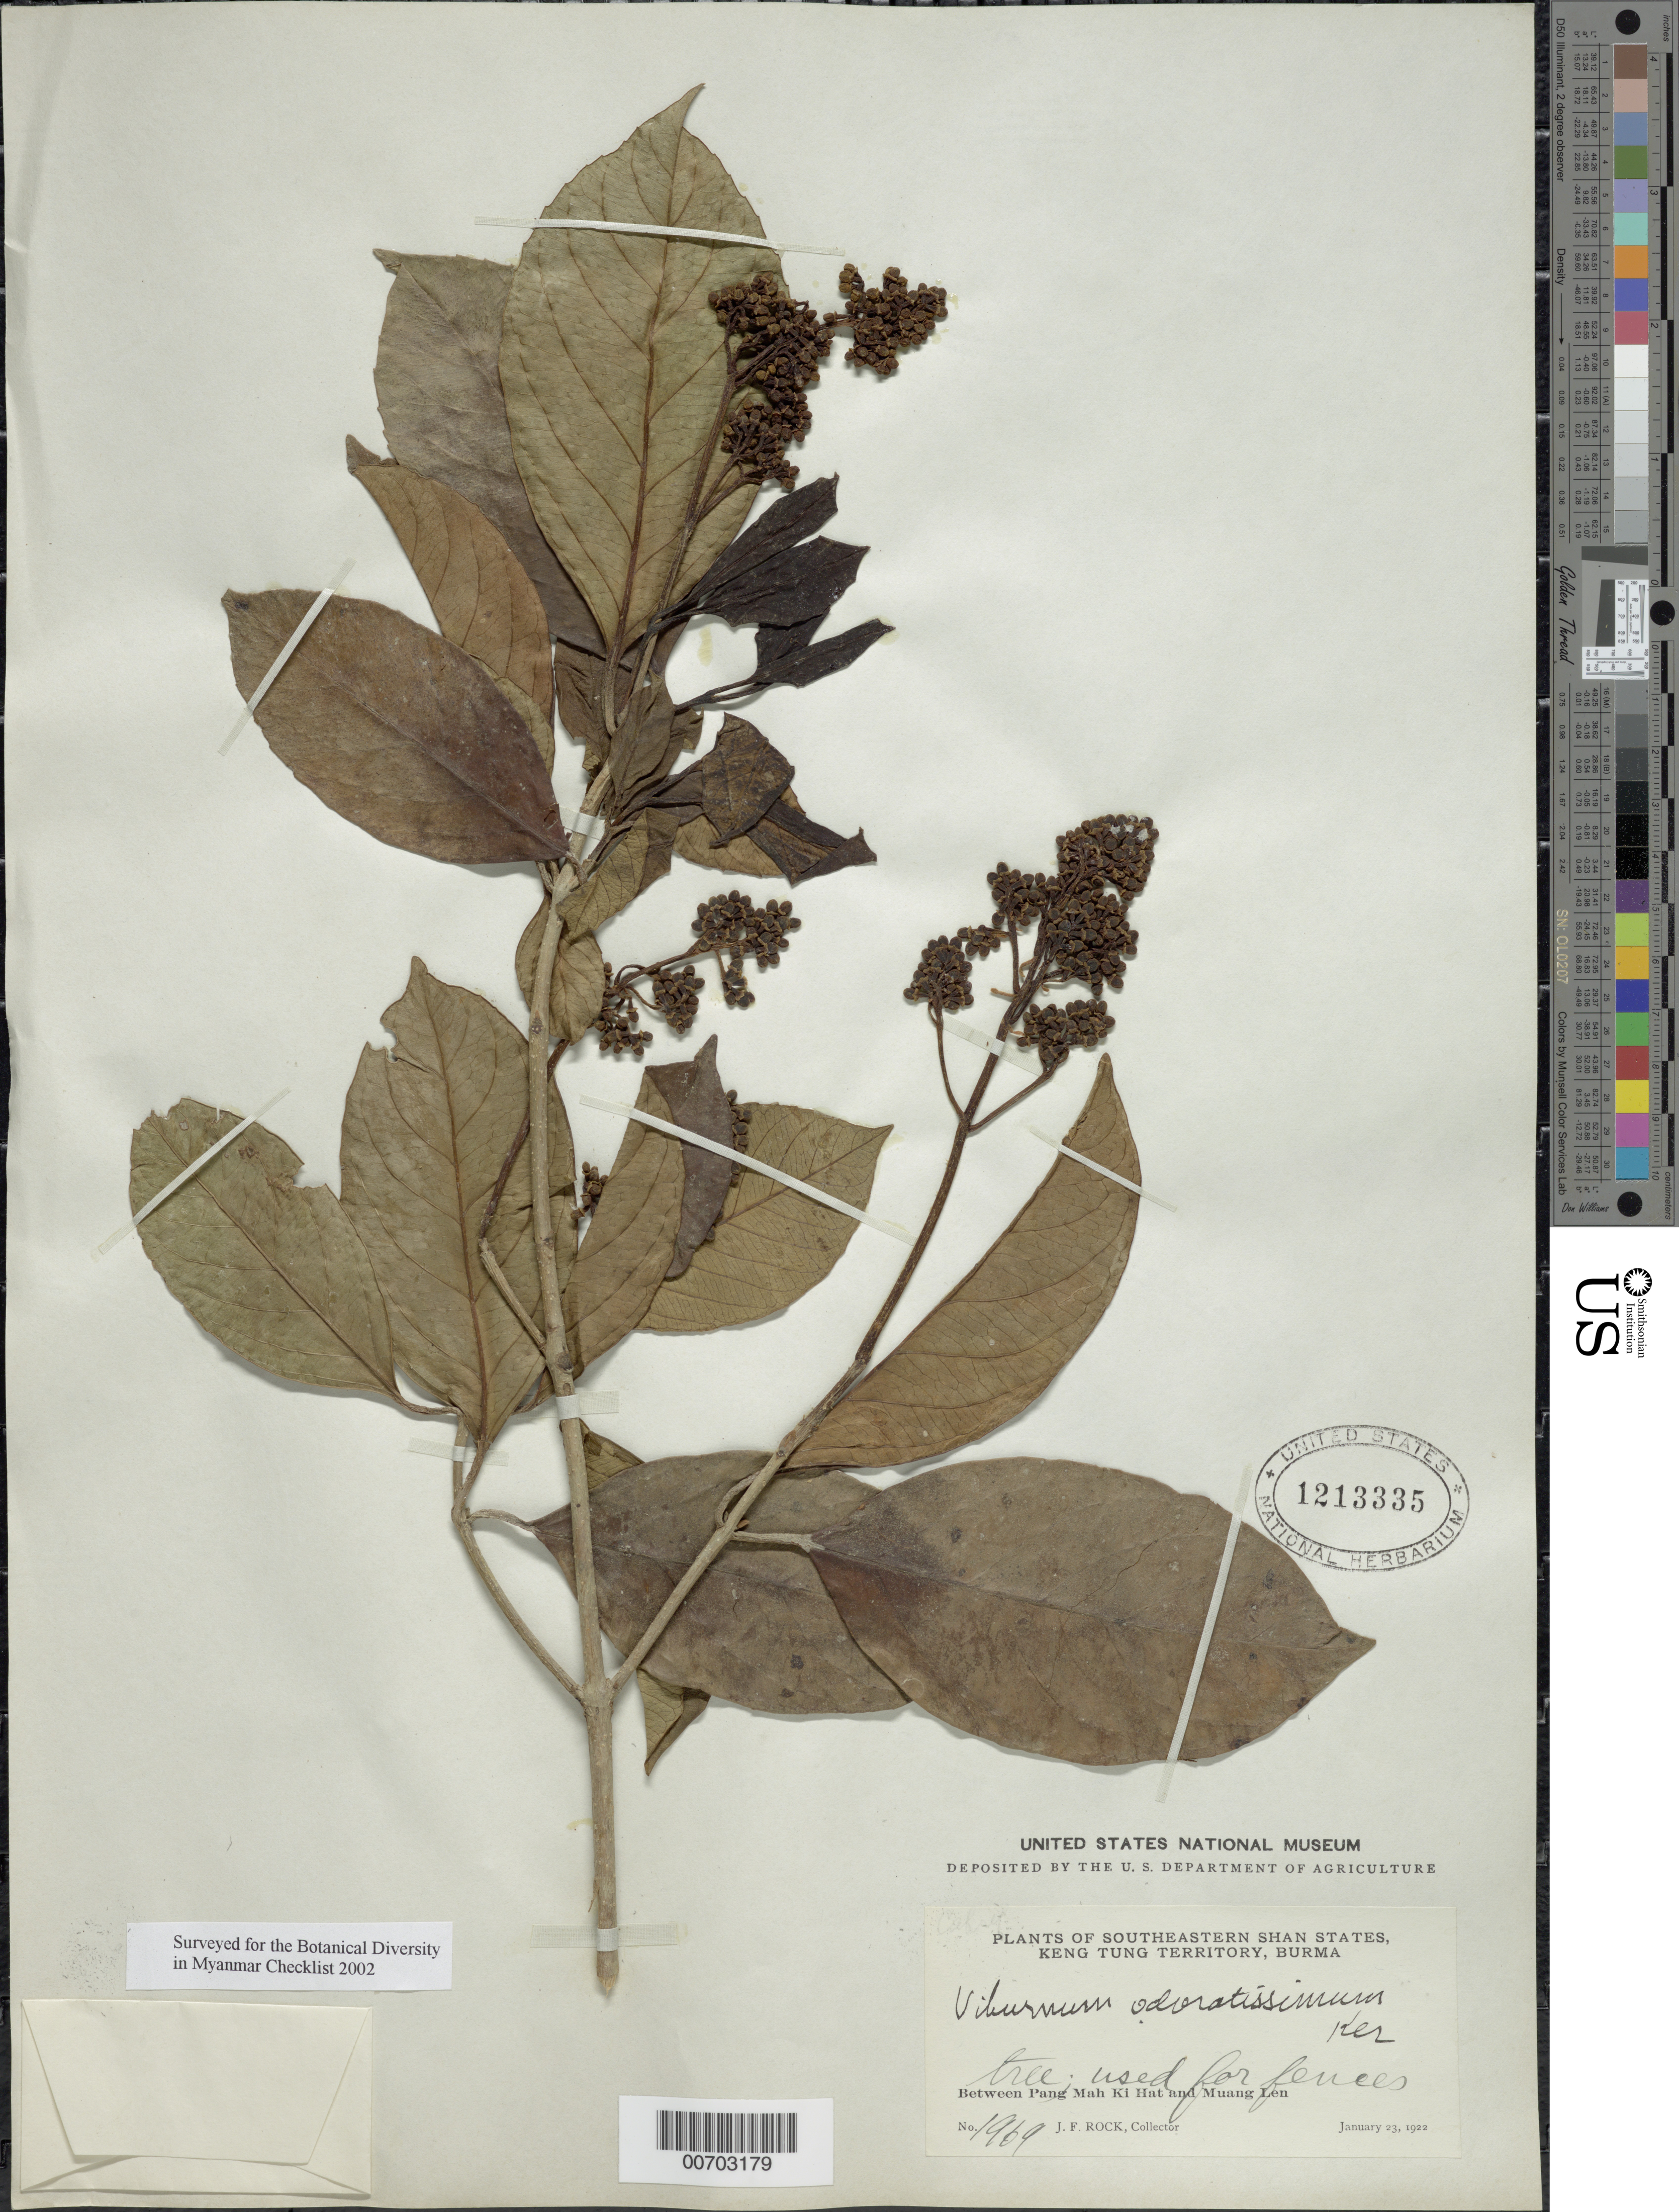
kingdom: Plantae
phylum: Tracheophyta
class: Magnoliopsida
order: Dipsacales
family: Viburnaceae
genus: Viburnum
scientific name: Viburnum odoratissimum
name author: Ker Gawl.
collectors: J. F. Rock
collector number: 1969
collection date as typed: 23 Jan 1922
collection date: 1922-01-23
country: Myanmar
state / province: Shan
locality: Southeastern Shan States, Keng Tung Terr., betw. Pang Mah and Muang Leu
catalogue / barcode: US 1213335